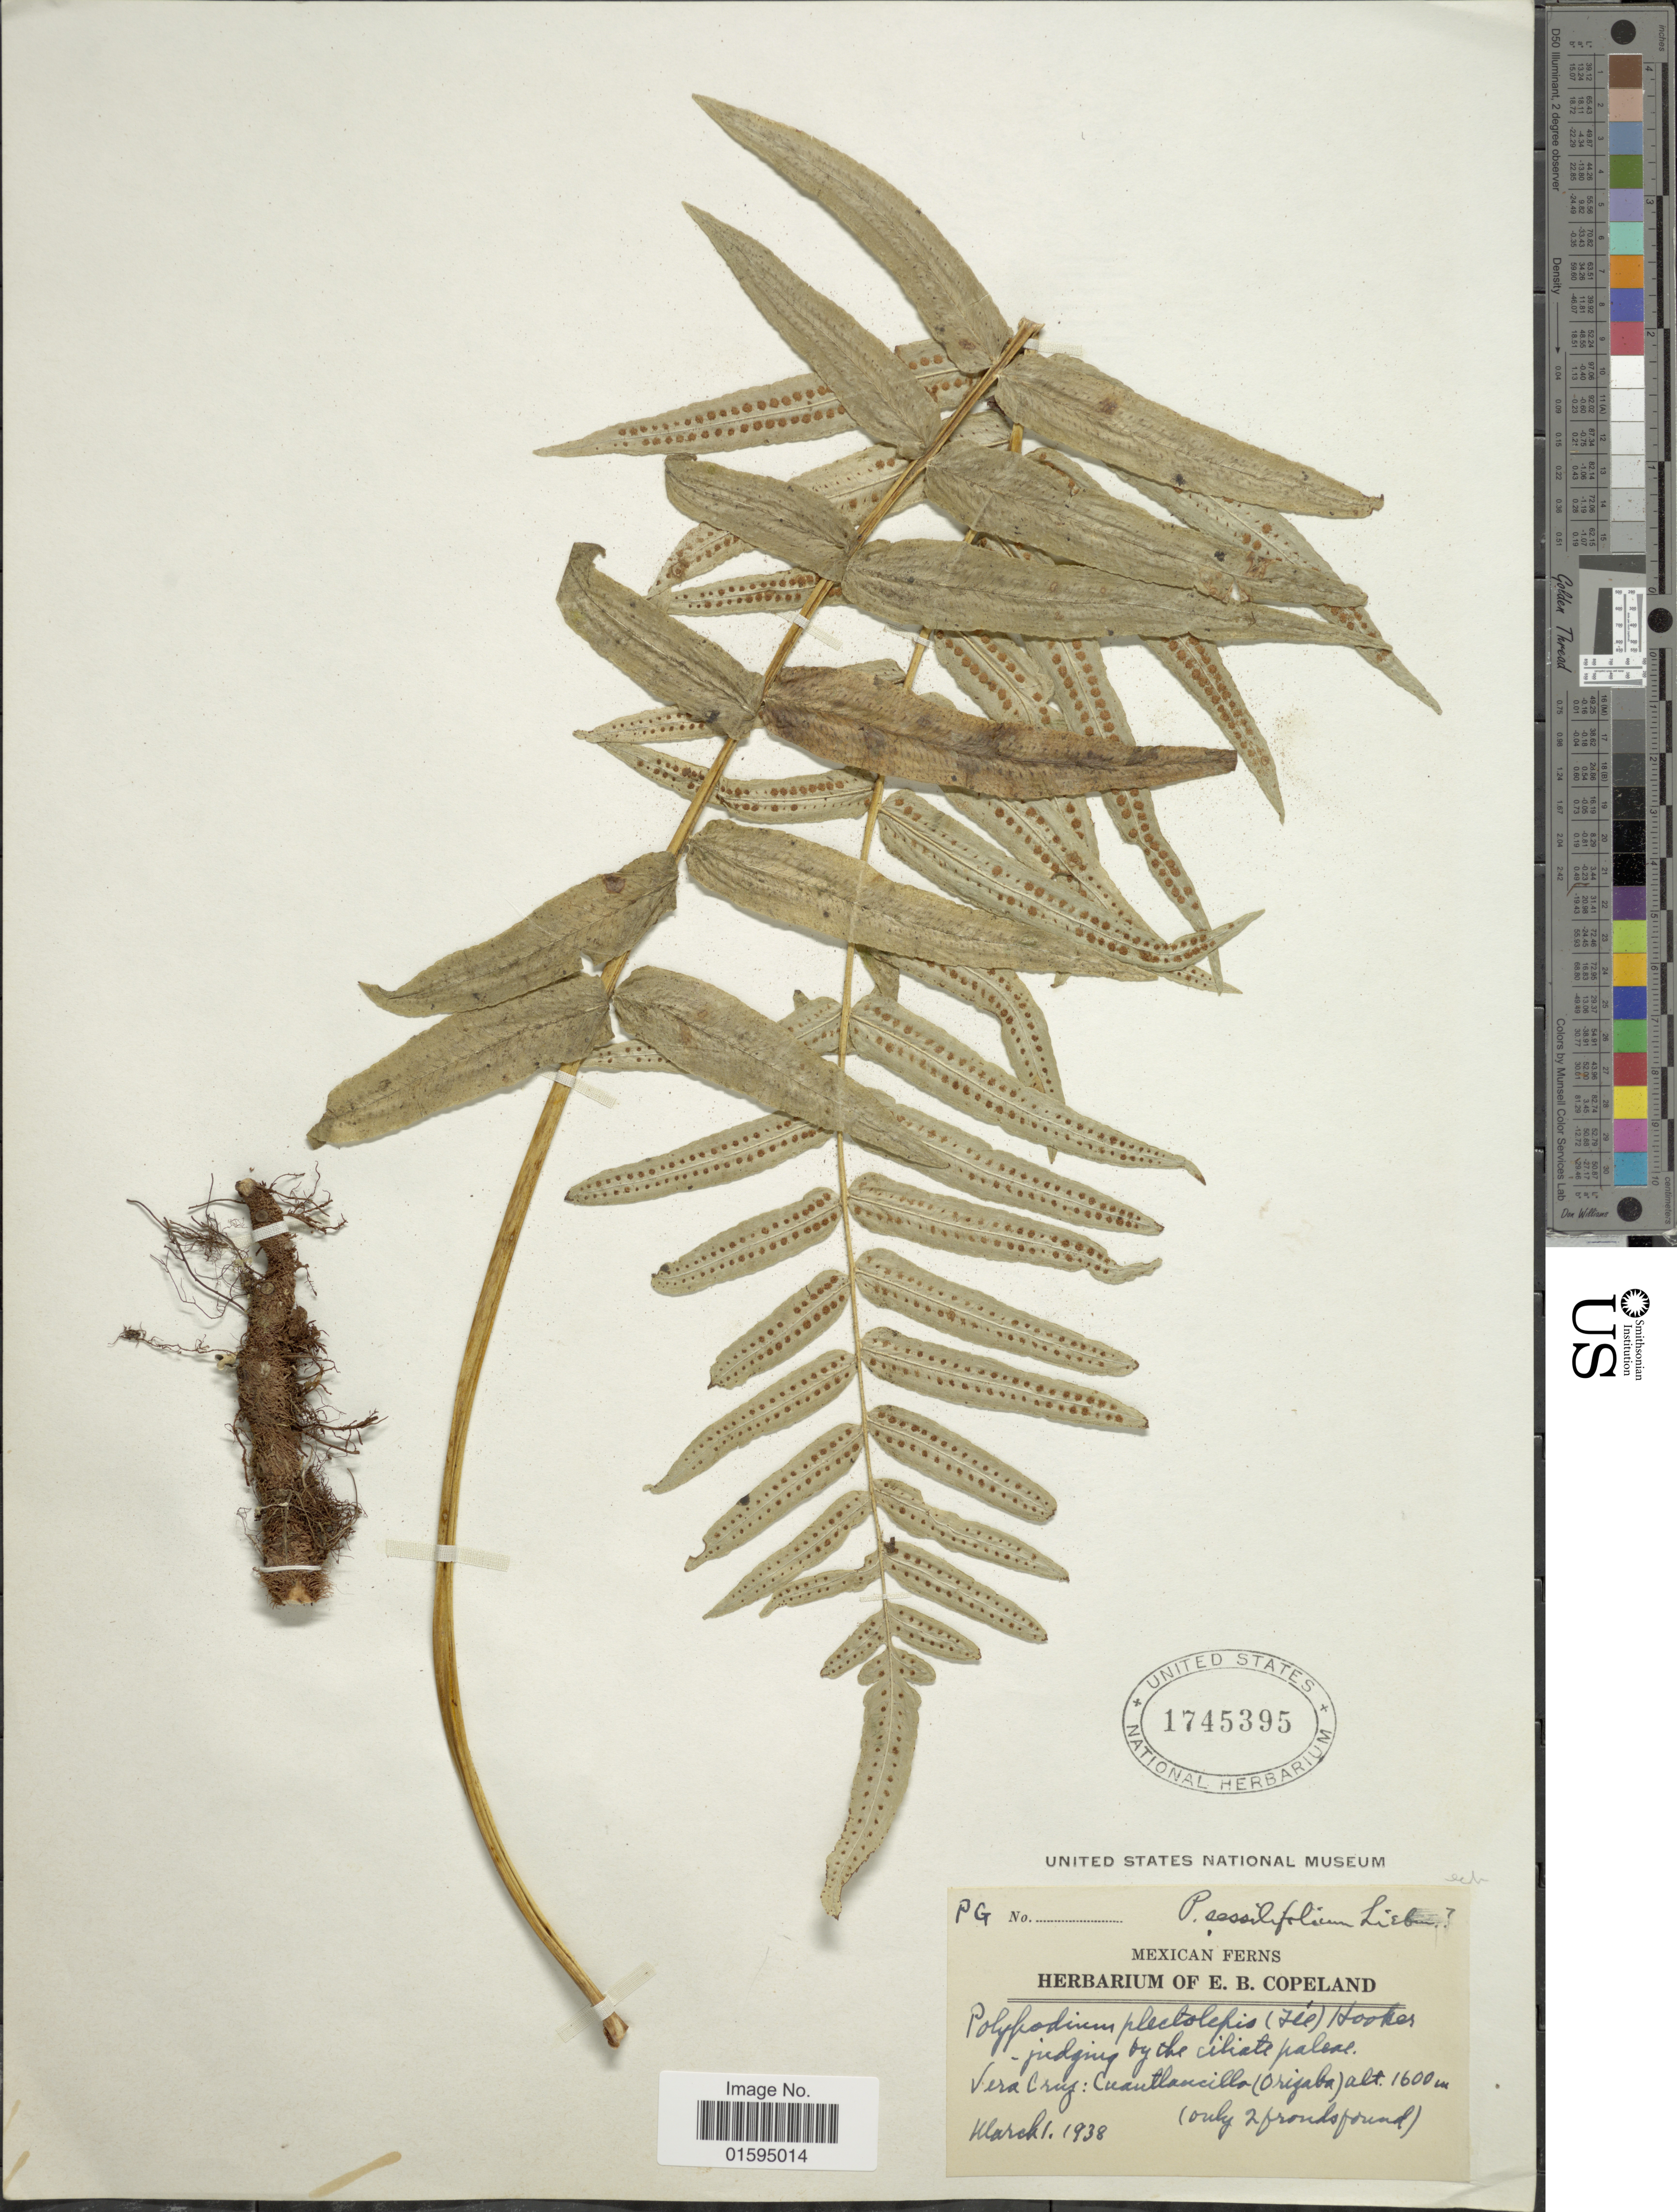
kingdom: Plantae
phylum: Tracheophyta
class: Polypodiopsida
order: Polypodiales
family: Polypodiaceae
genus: Polypodium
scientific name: Polypodium echinolepis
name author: Fée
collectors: ex herb. E. B. Copeland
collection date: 1938-03-01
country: Mexico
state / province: Veracruz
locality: Vera Cruz, Cuantlancilla (Orizaba)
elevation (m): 1600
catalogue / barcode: US 1745395